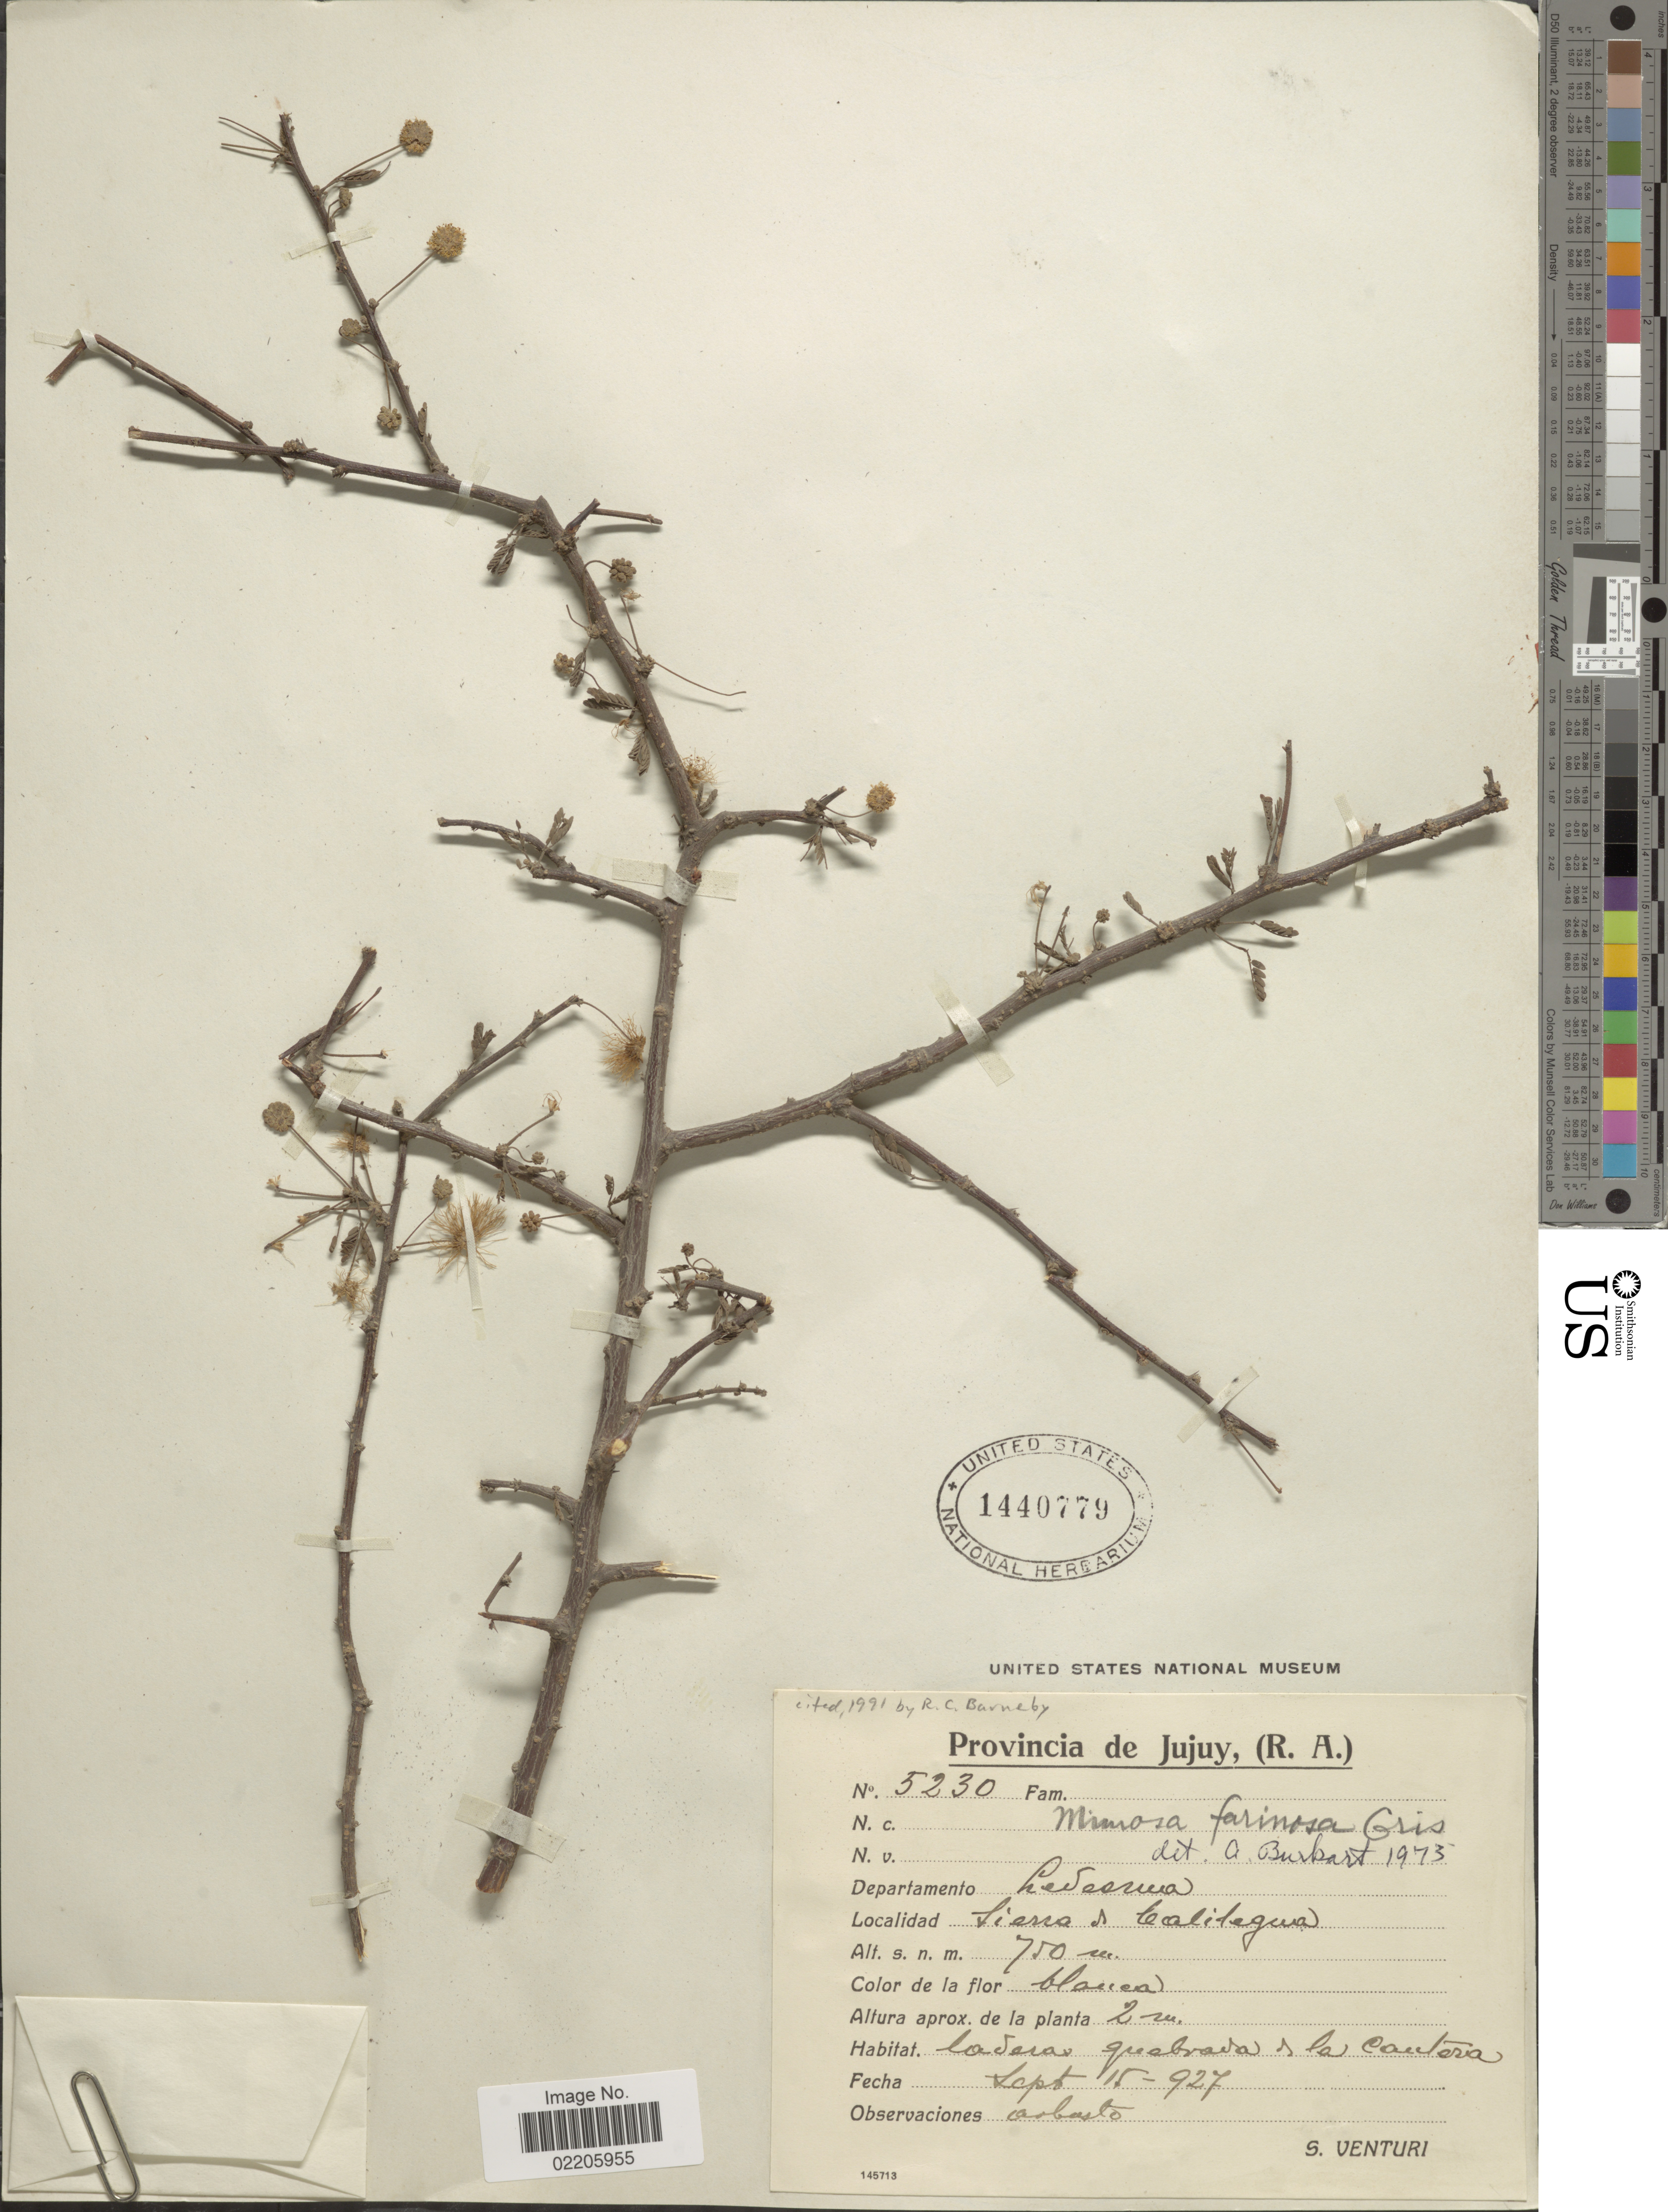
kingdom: Plantae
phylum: Tracheophyta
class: Magnoliopsida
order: Fabales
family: Fabaceae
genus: Mimosa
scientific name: Mimosa farinosa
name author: Griseb.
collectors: S. Venturi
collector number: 5230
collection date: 1927-09-15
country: Argentina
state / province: Jujuy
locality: Provincia de Jujuy, (R.A.). Departamento: Ledesma. Sierra de Calilegua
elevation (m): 750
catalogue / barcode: US 1440779